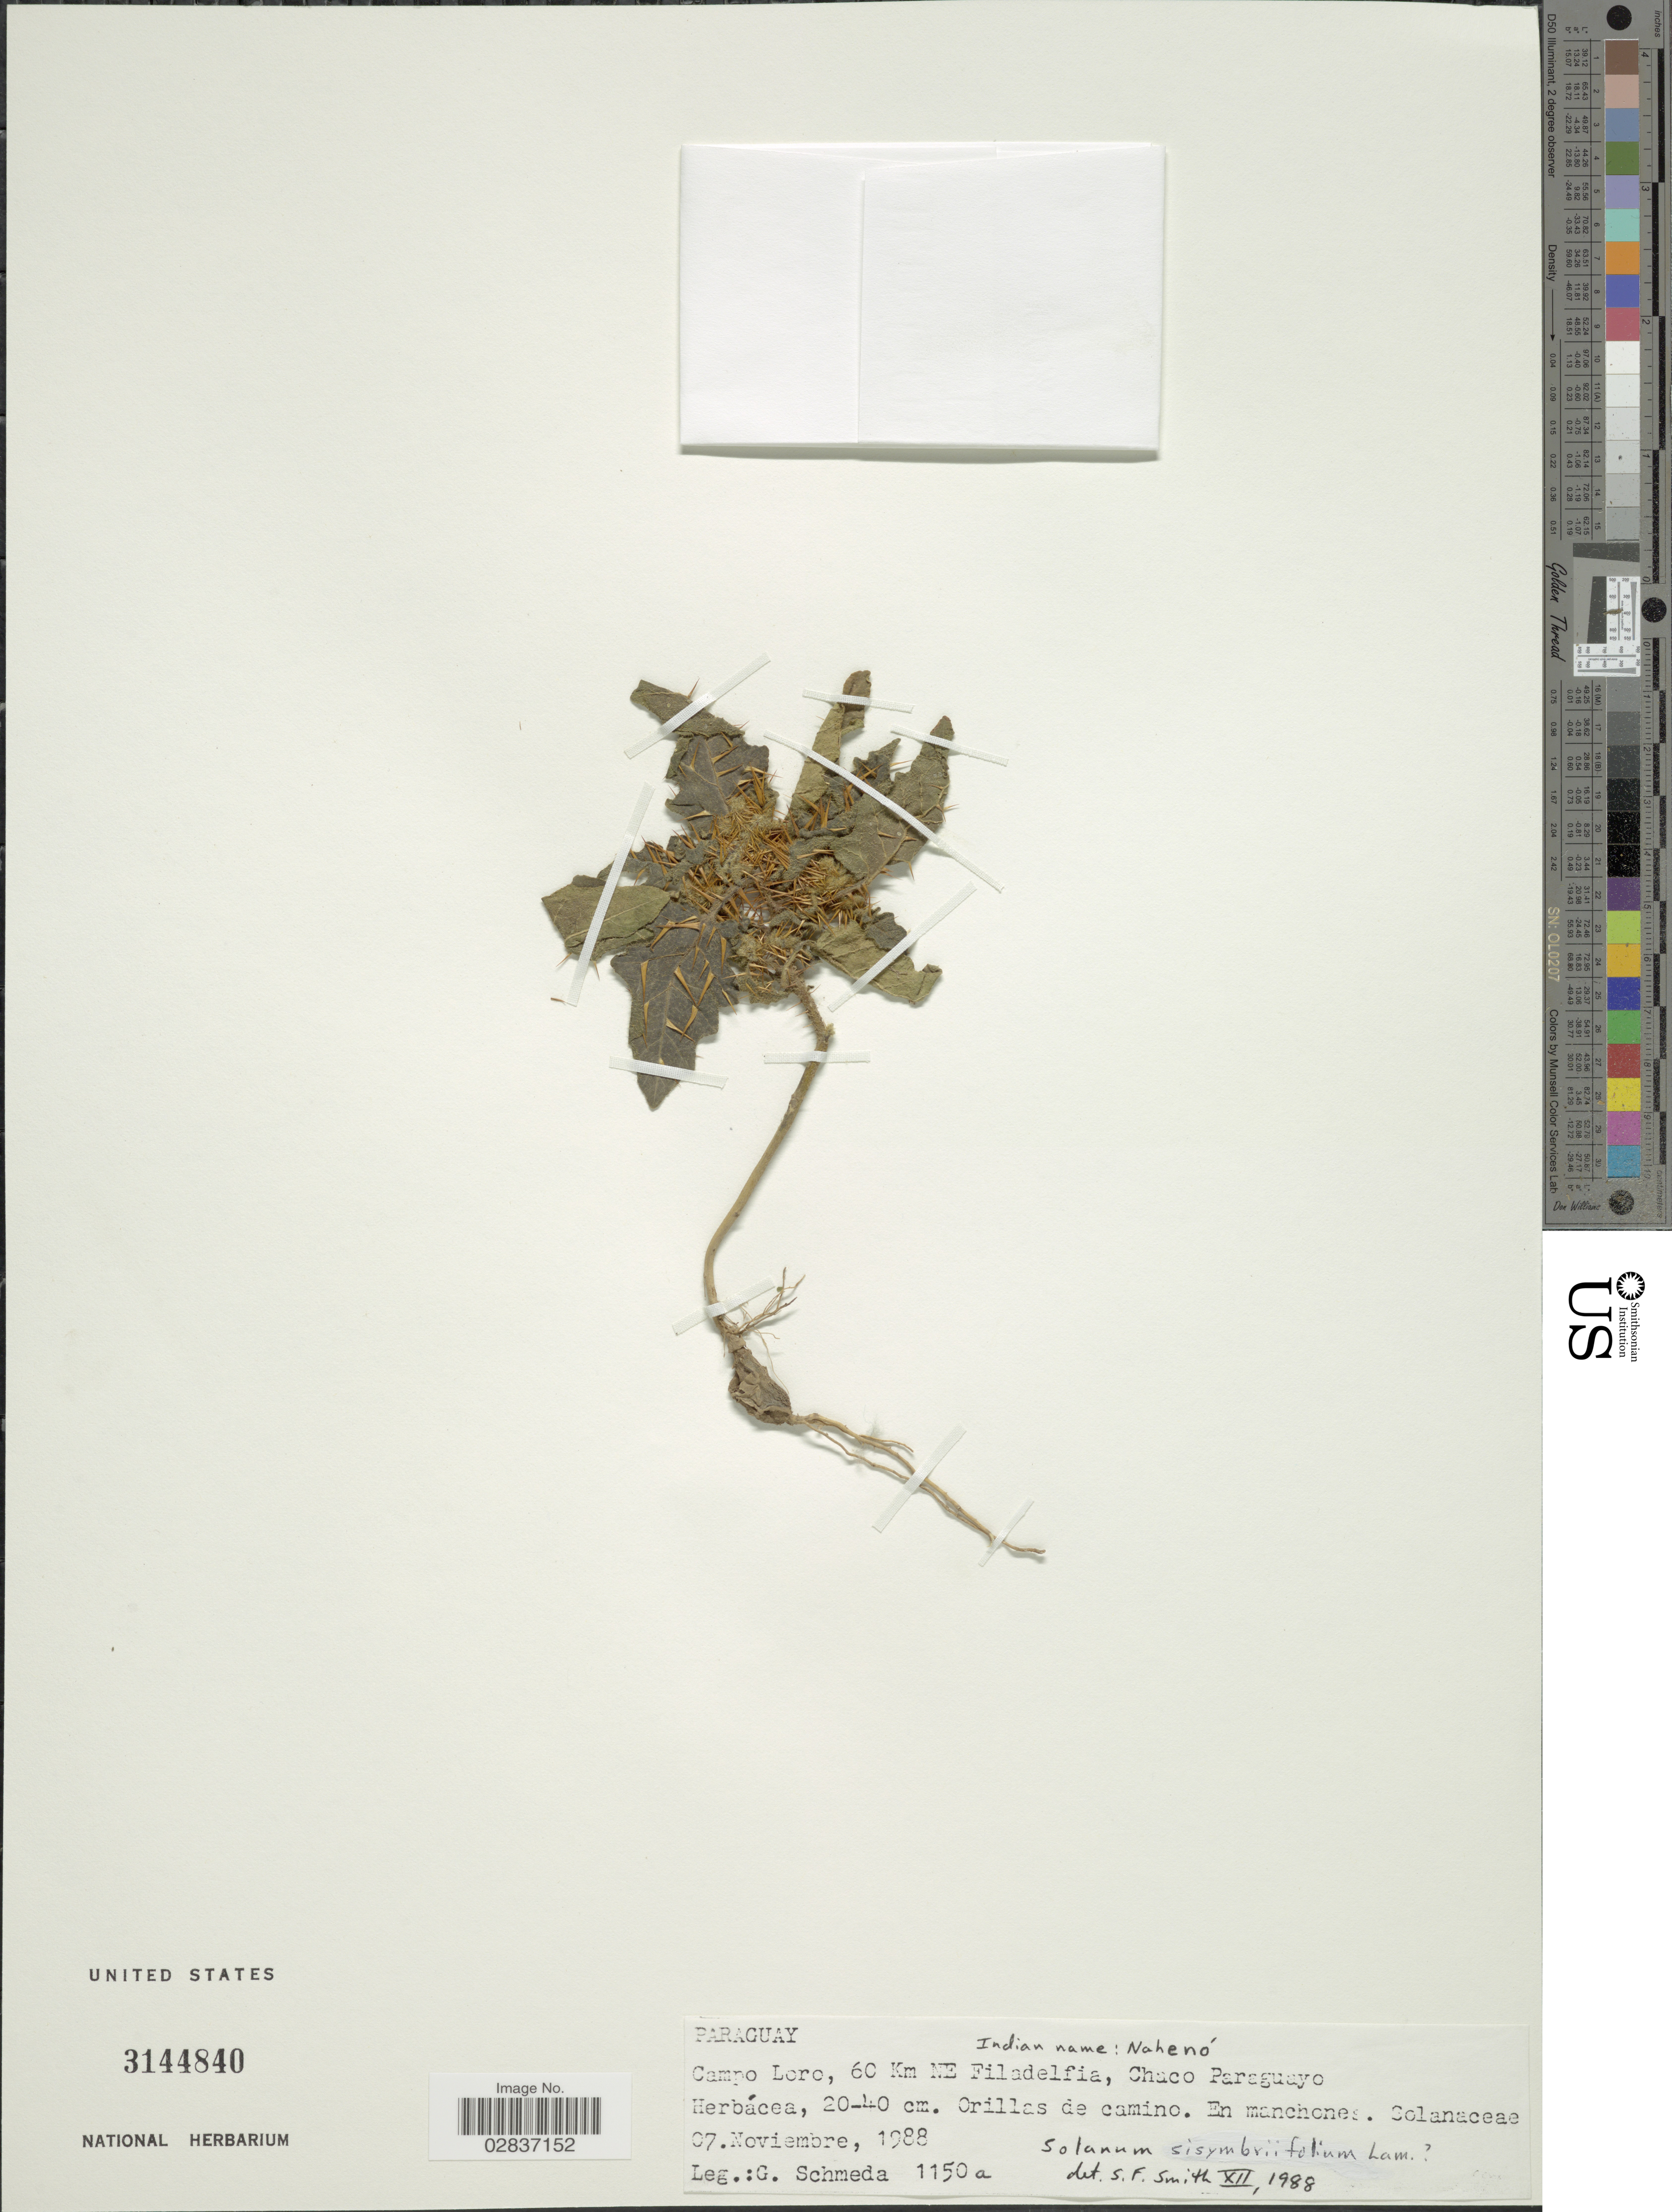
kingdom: Plantae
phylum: Tracheophyta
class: Magnoliopsida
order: Solanales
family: Solanaceae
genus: Solanum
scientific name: Solanum sisymbriifolium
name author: Lam.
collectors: G. Schmeda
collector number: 1150a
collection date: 1988-11-07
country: Paraguay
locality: Campo Loro, 60 Km NE Filadelfia, Chaco Paraguayo.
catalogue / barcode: US 3144840